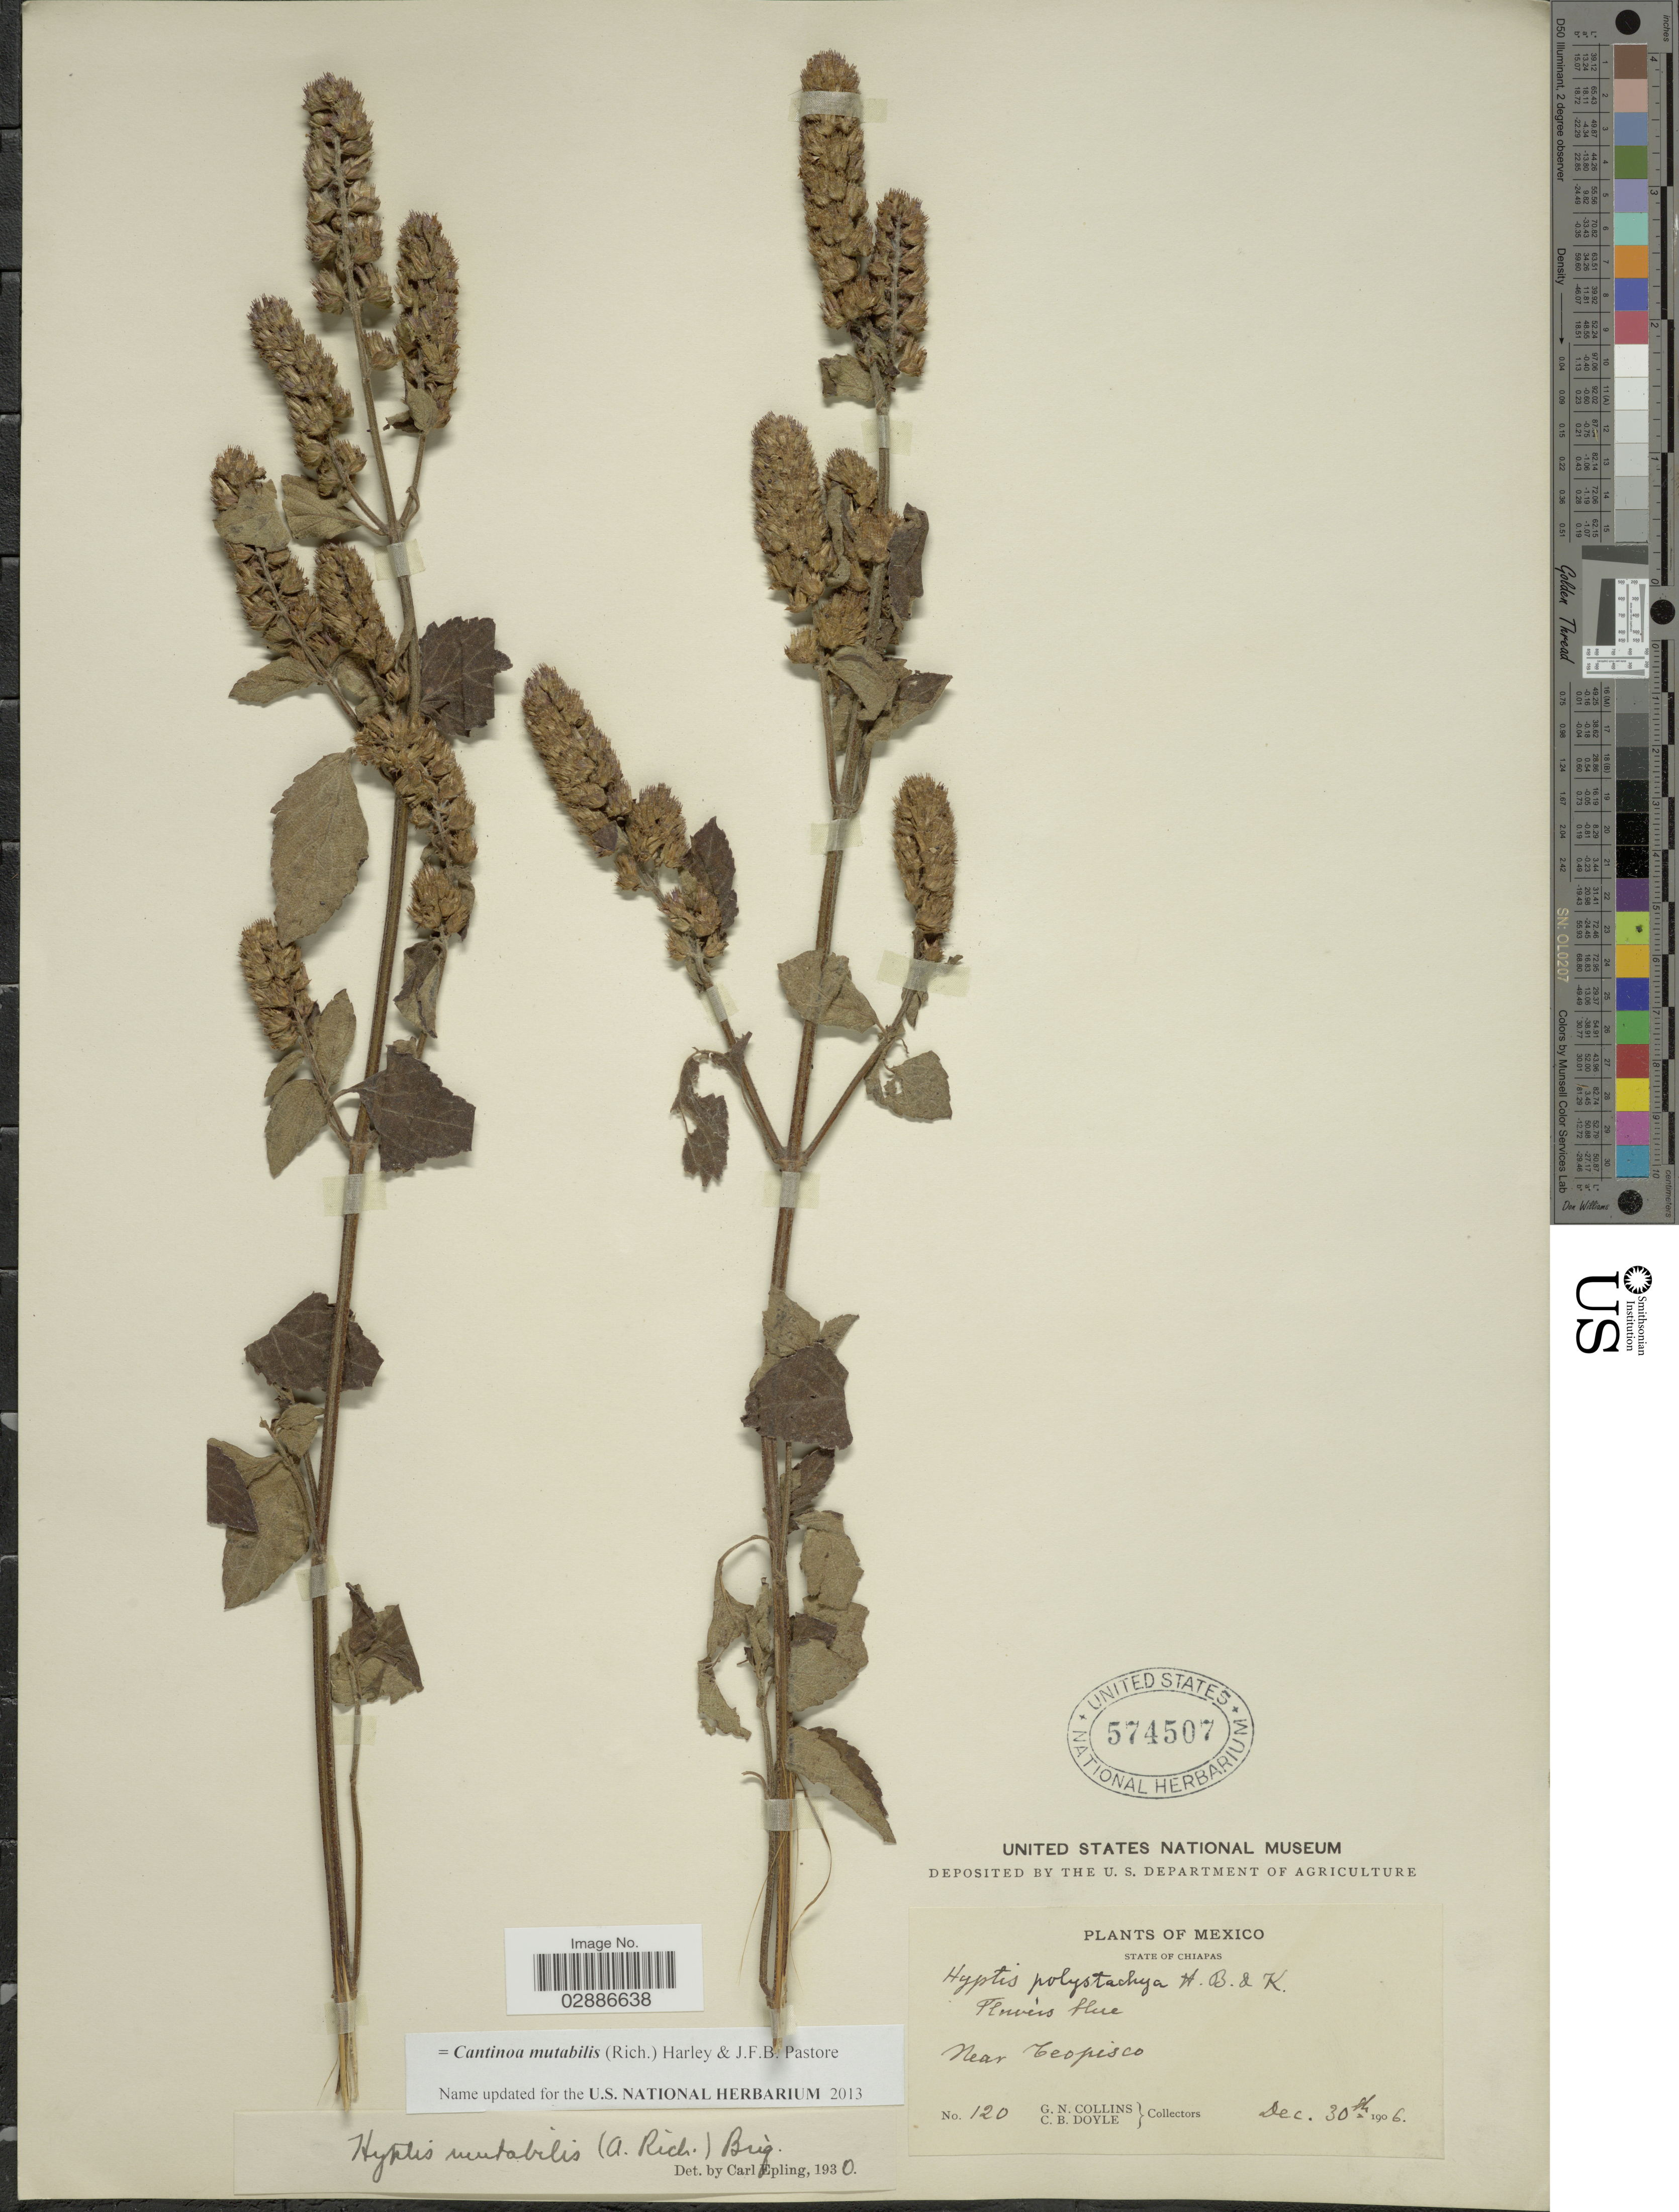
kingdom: Plantae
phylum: Tracheophyta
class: Magnoliopsida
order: Lamiales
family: Lamiaceae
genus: Cantinoa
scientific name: Cantinoa mutabilis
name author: (Epling) Harley & J.F.B. Pastore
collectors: G. Collins & C. Doyle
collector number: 120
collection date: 1906-12-30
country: Mexico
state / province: Chiapas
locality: Near Teopisco.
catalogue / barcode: US 574507